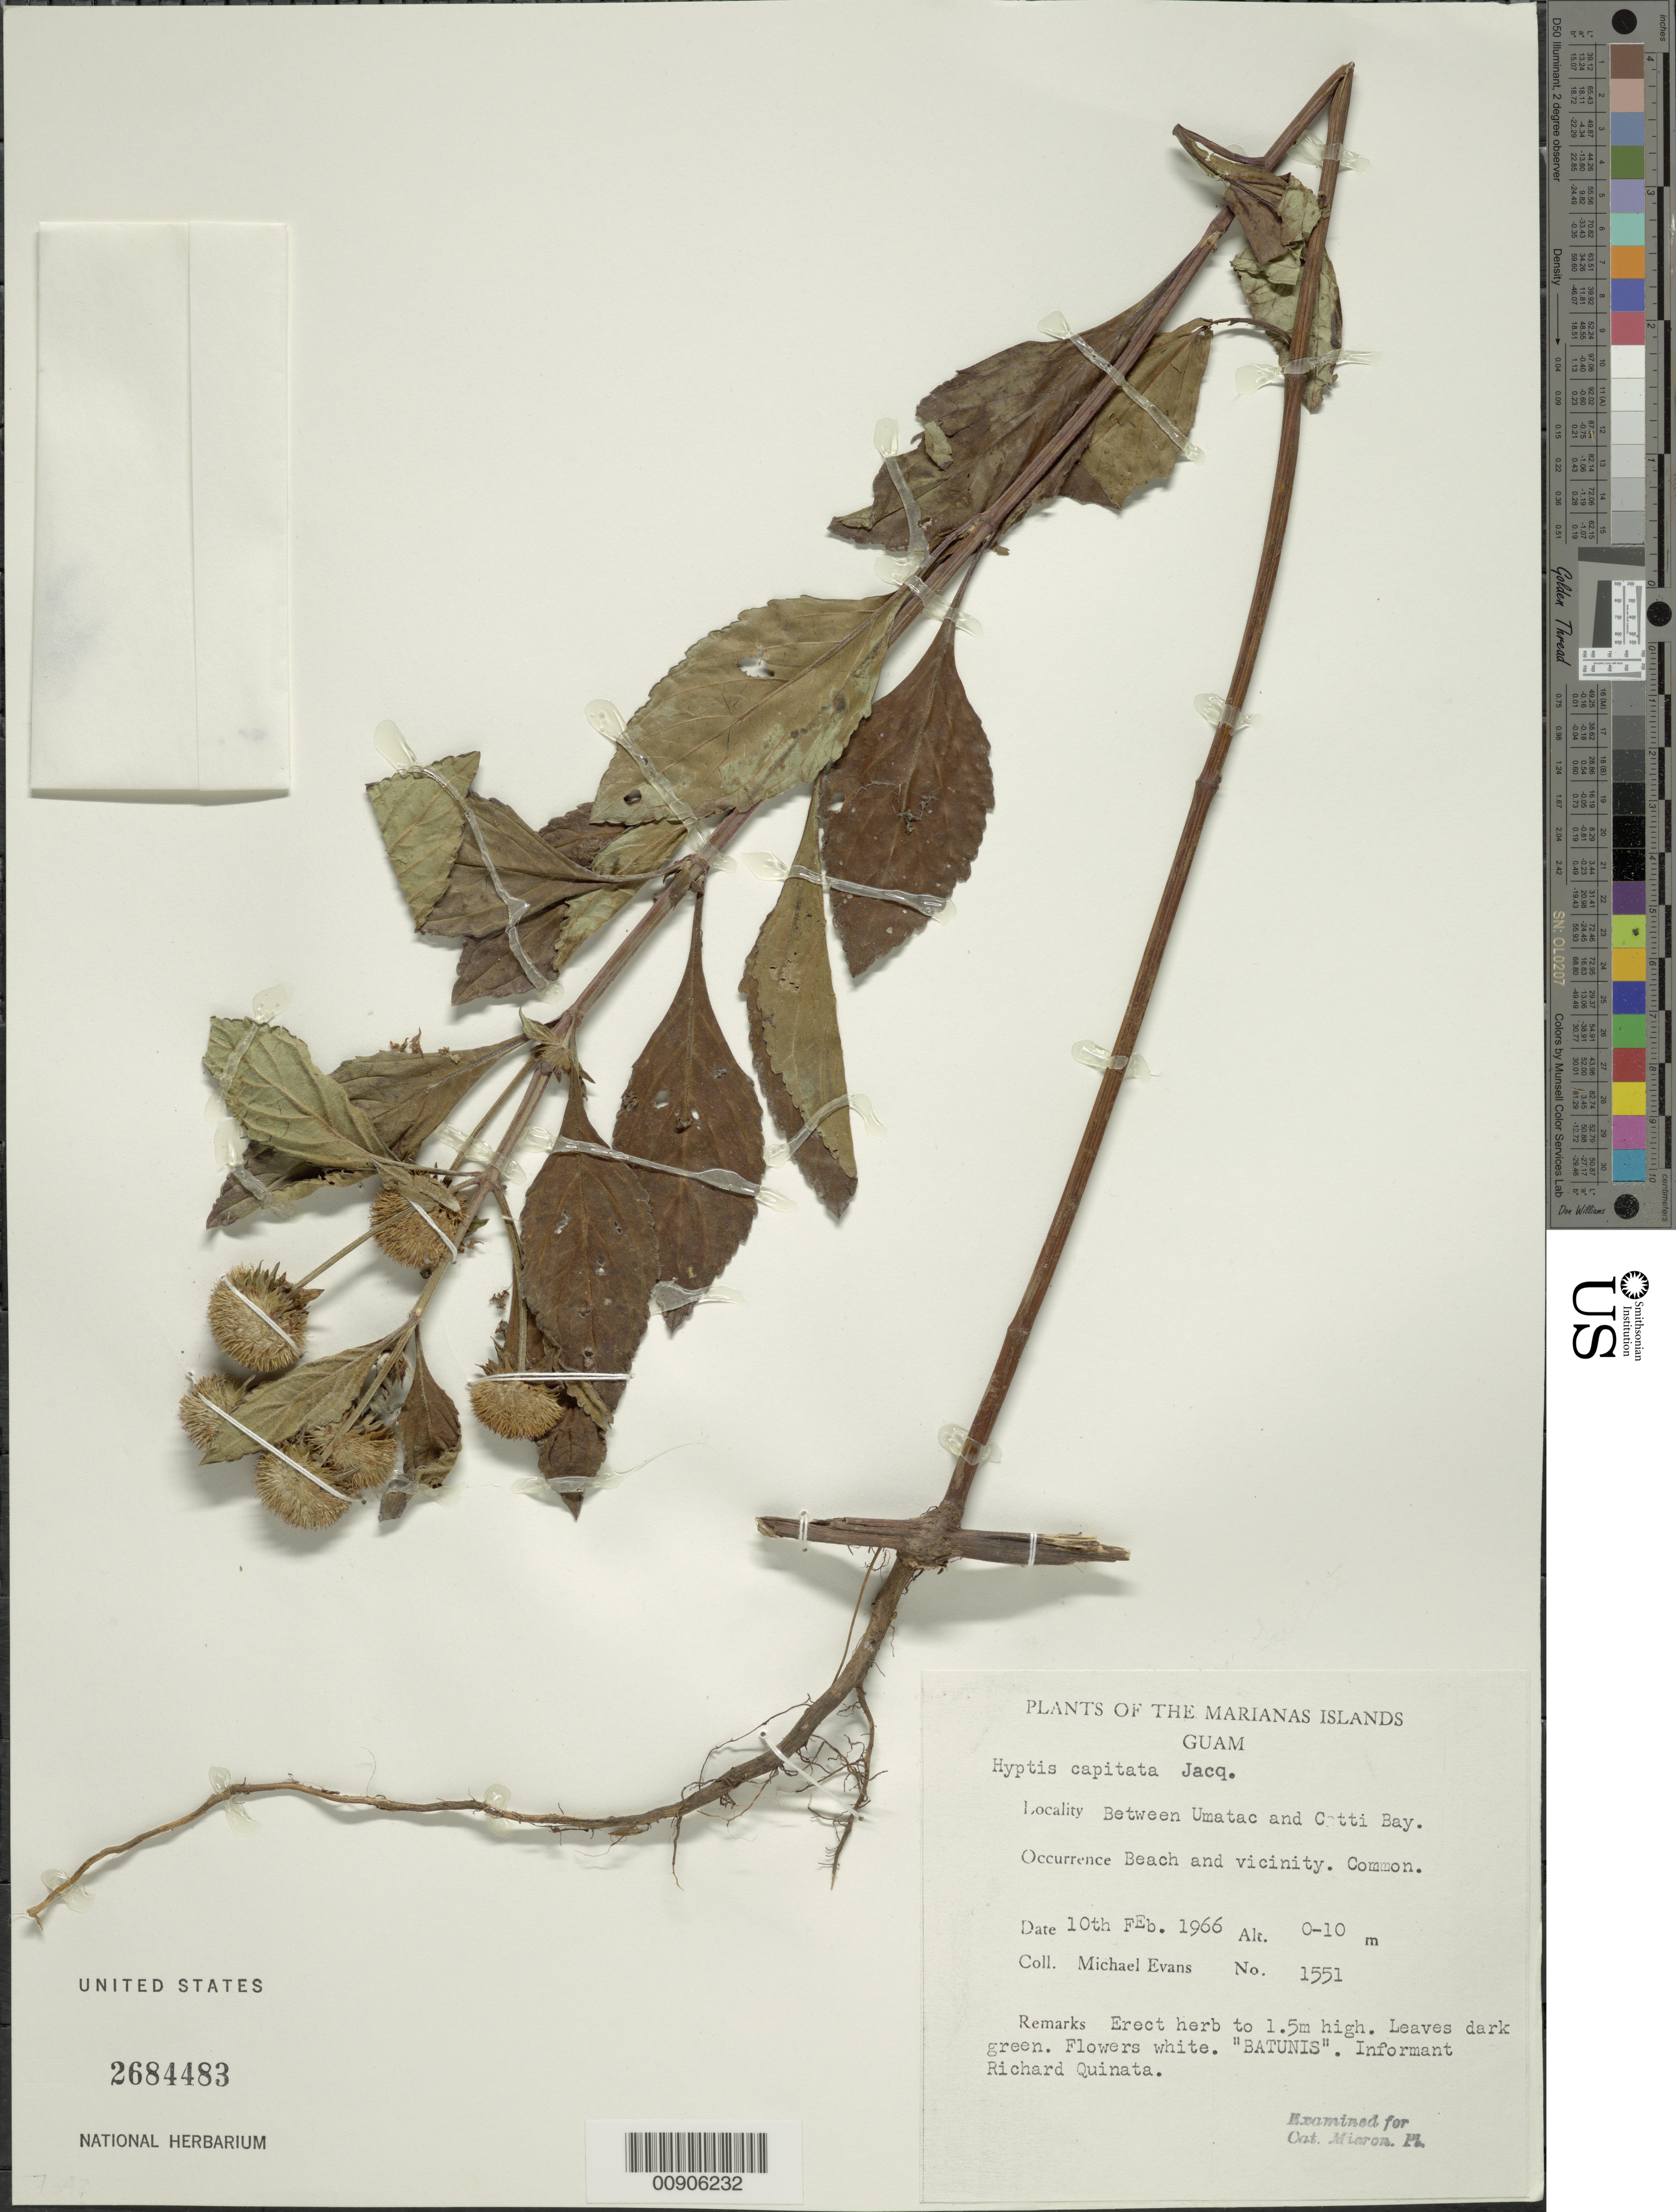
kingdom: Plantae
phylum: Tracheophyta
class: Magnoliopsida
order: Lamiales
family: Lamiaceae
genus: Hyptis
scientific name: Hyptis capitata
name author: Jacq.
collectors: M. Evans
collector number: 1551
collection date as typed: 10 Feb 1966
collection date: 1966-02-10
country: Guam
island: Guam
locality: Between umatac and Cotti Bay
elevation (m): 0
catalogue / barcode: US 2684483